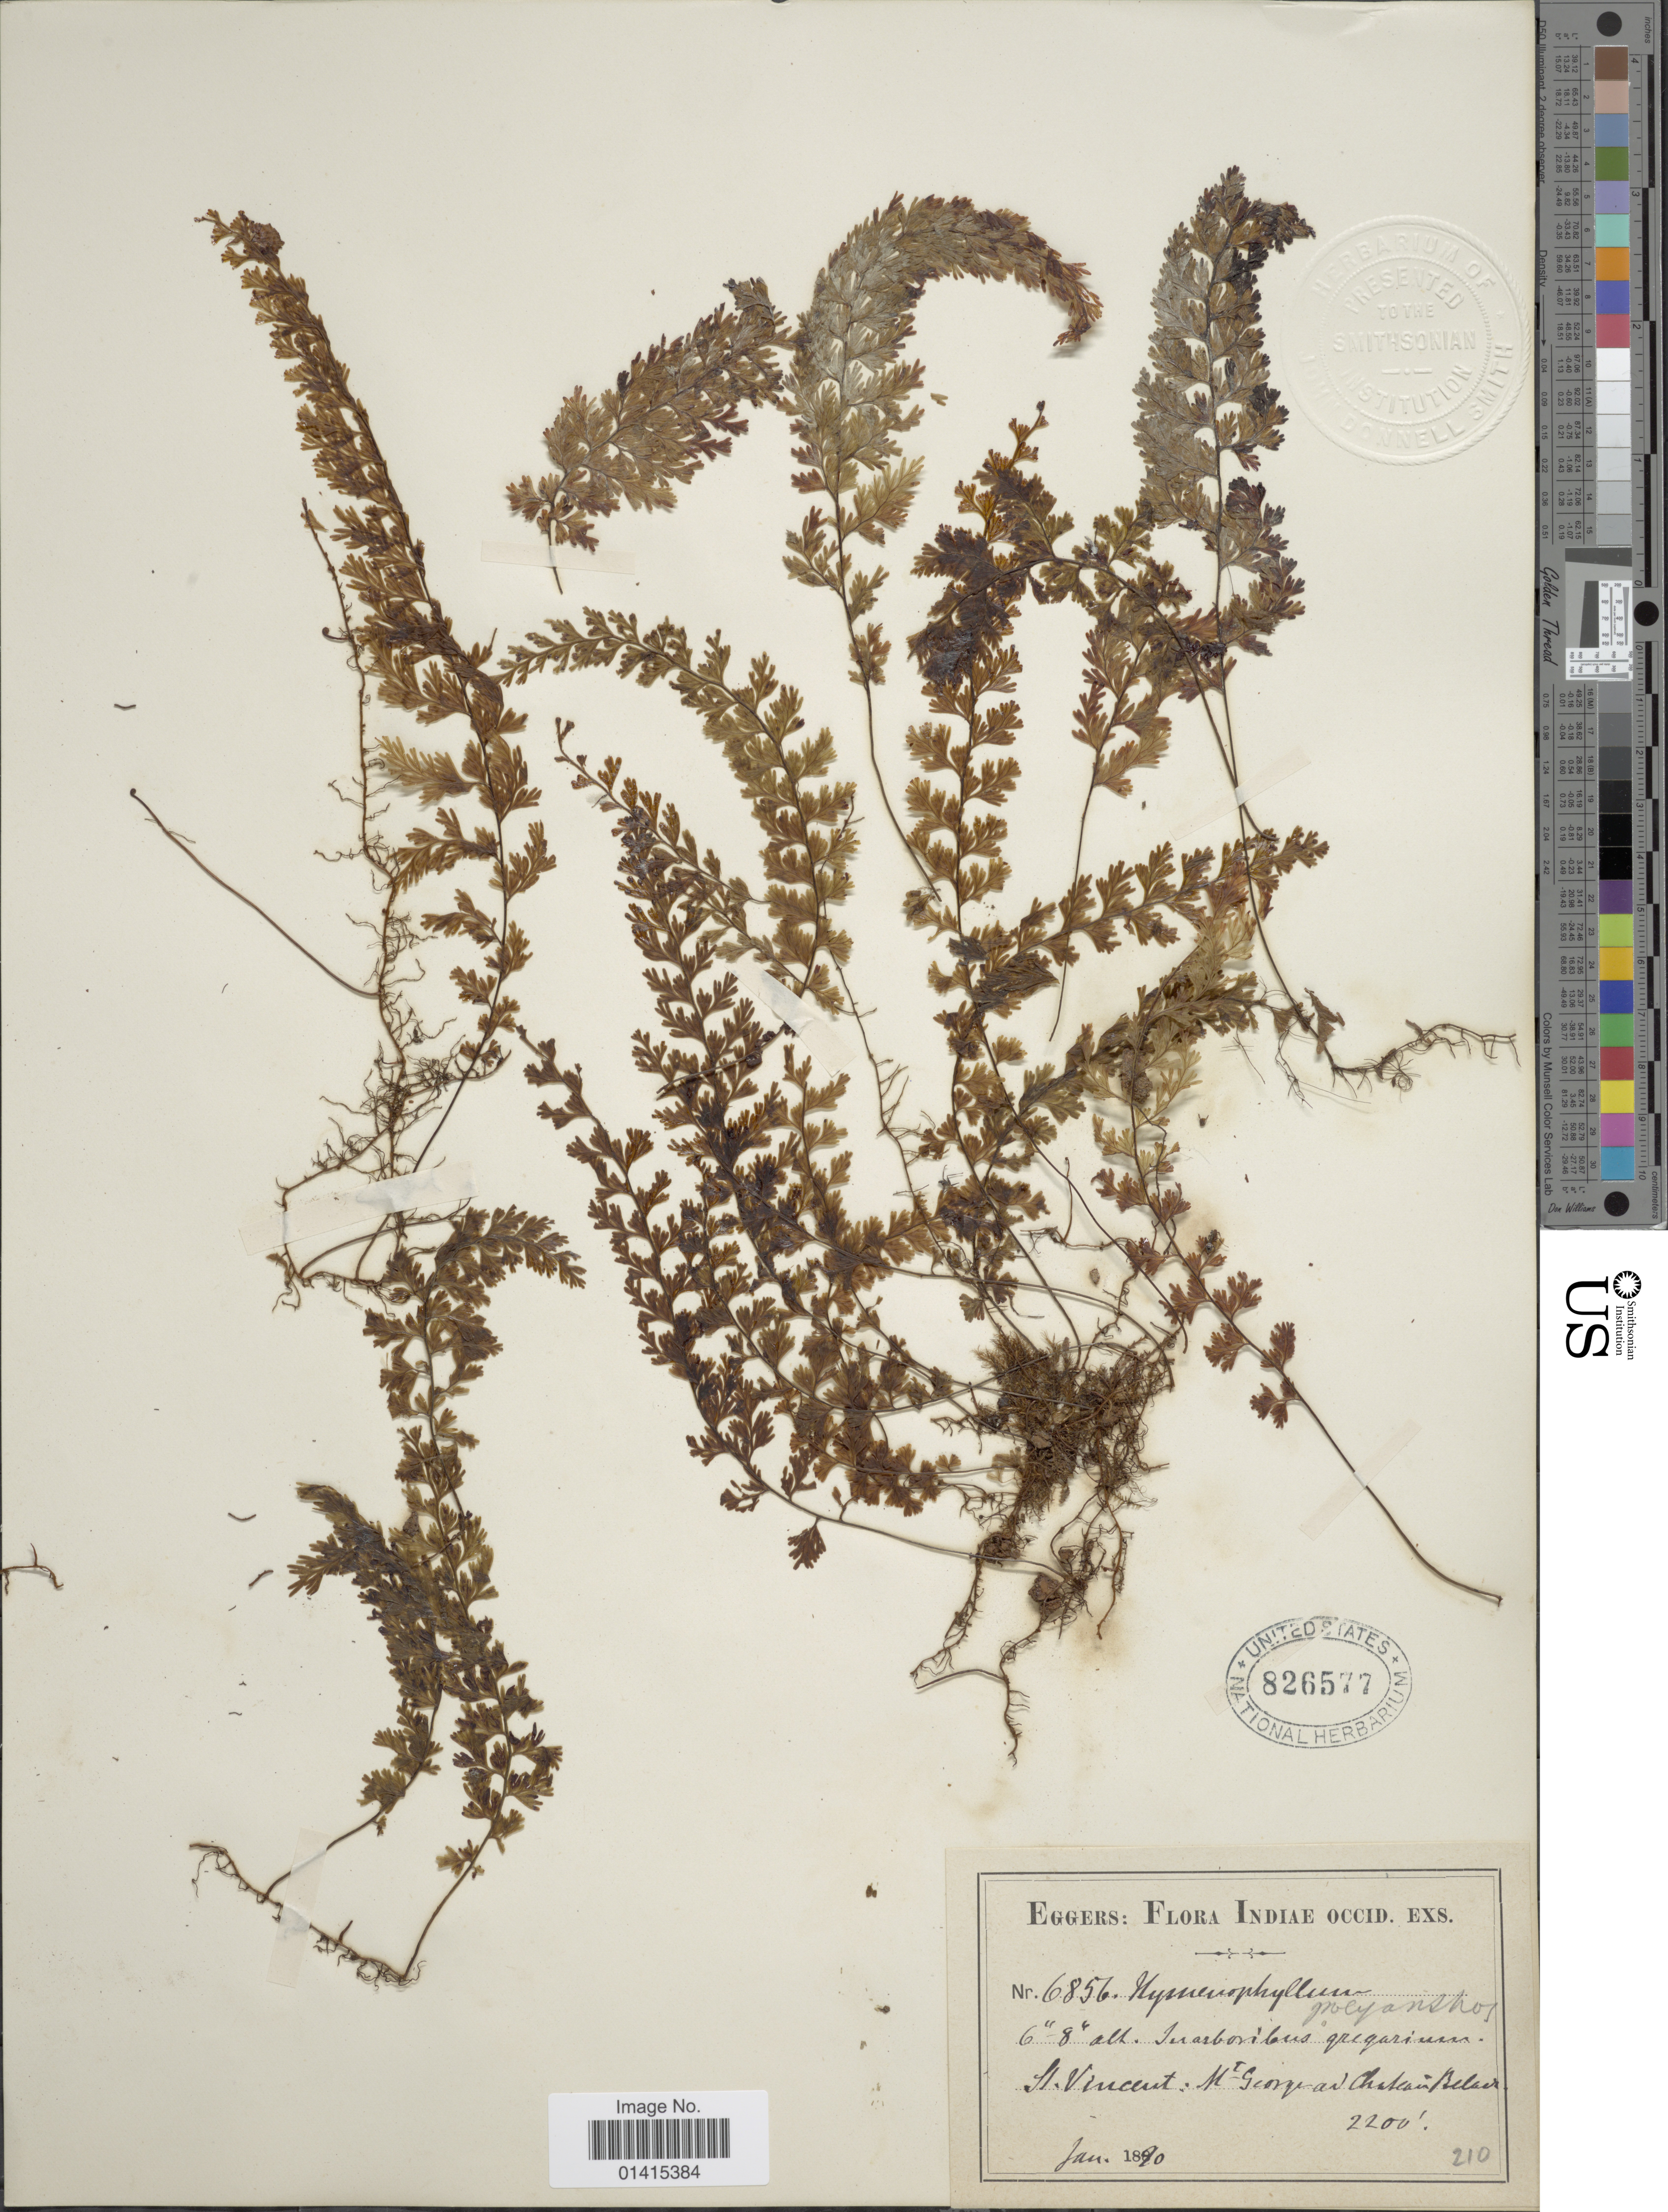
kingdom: Plantae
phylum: Tracheophyta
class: Polypodiopsida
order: Hymenophyllales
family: Hymenophyllaceae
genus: Hymenophyllum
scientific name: Hymenophyllum polyanthos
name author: (Sw.) Sw.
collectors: -. Eggers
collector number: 6856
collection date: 1890-01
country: St. Vincent - Grenadines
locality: St. Vincent: Mt. George ad Chakan Chateaubelair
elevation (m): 671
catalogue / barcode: US 826577